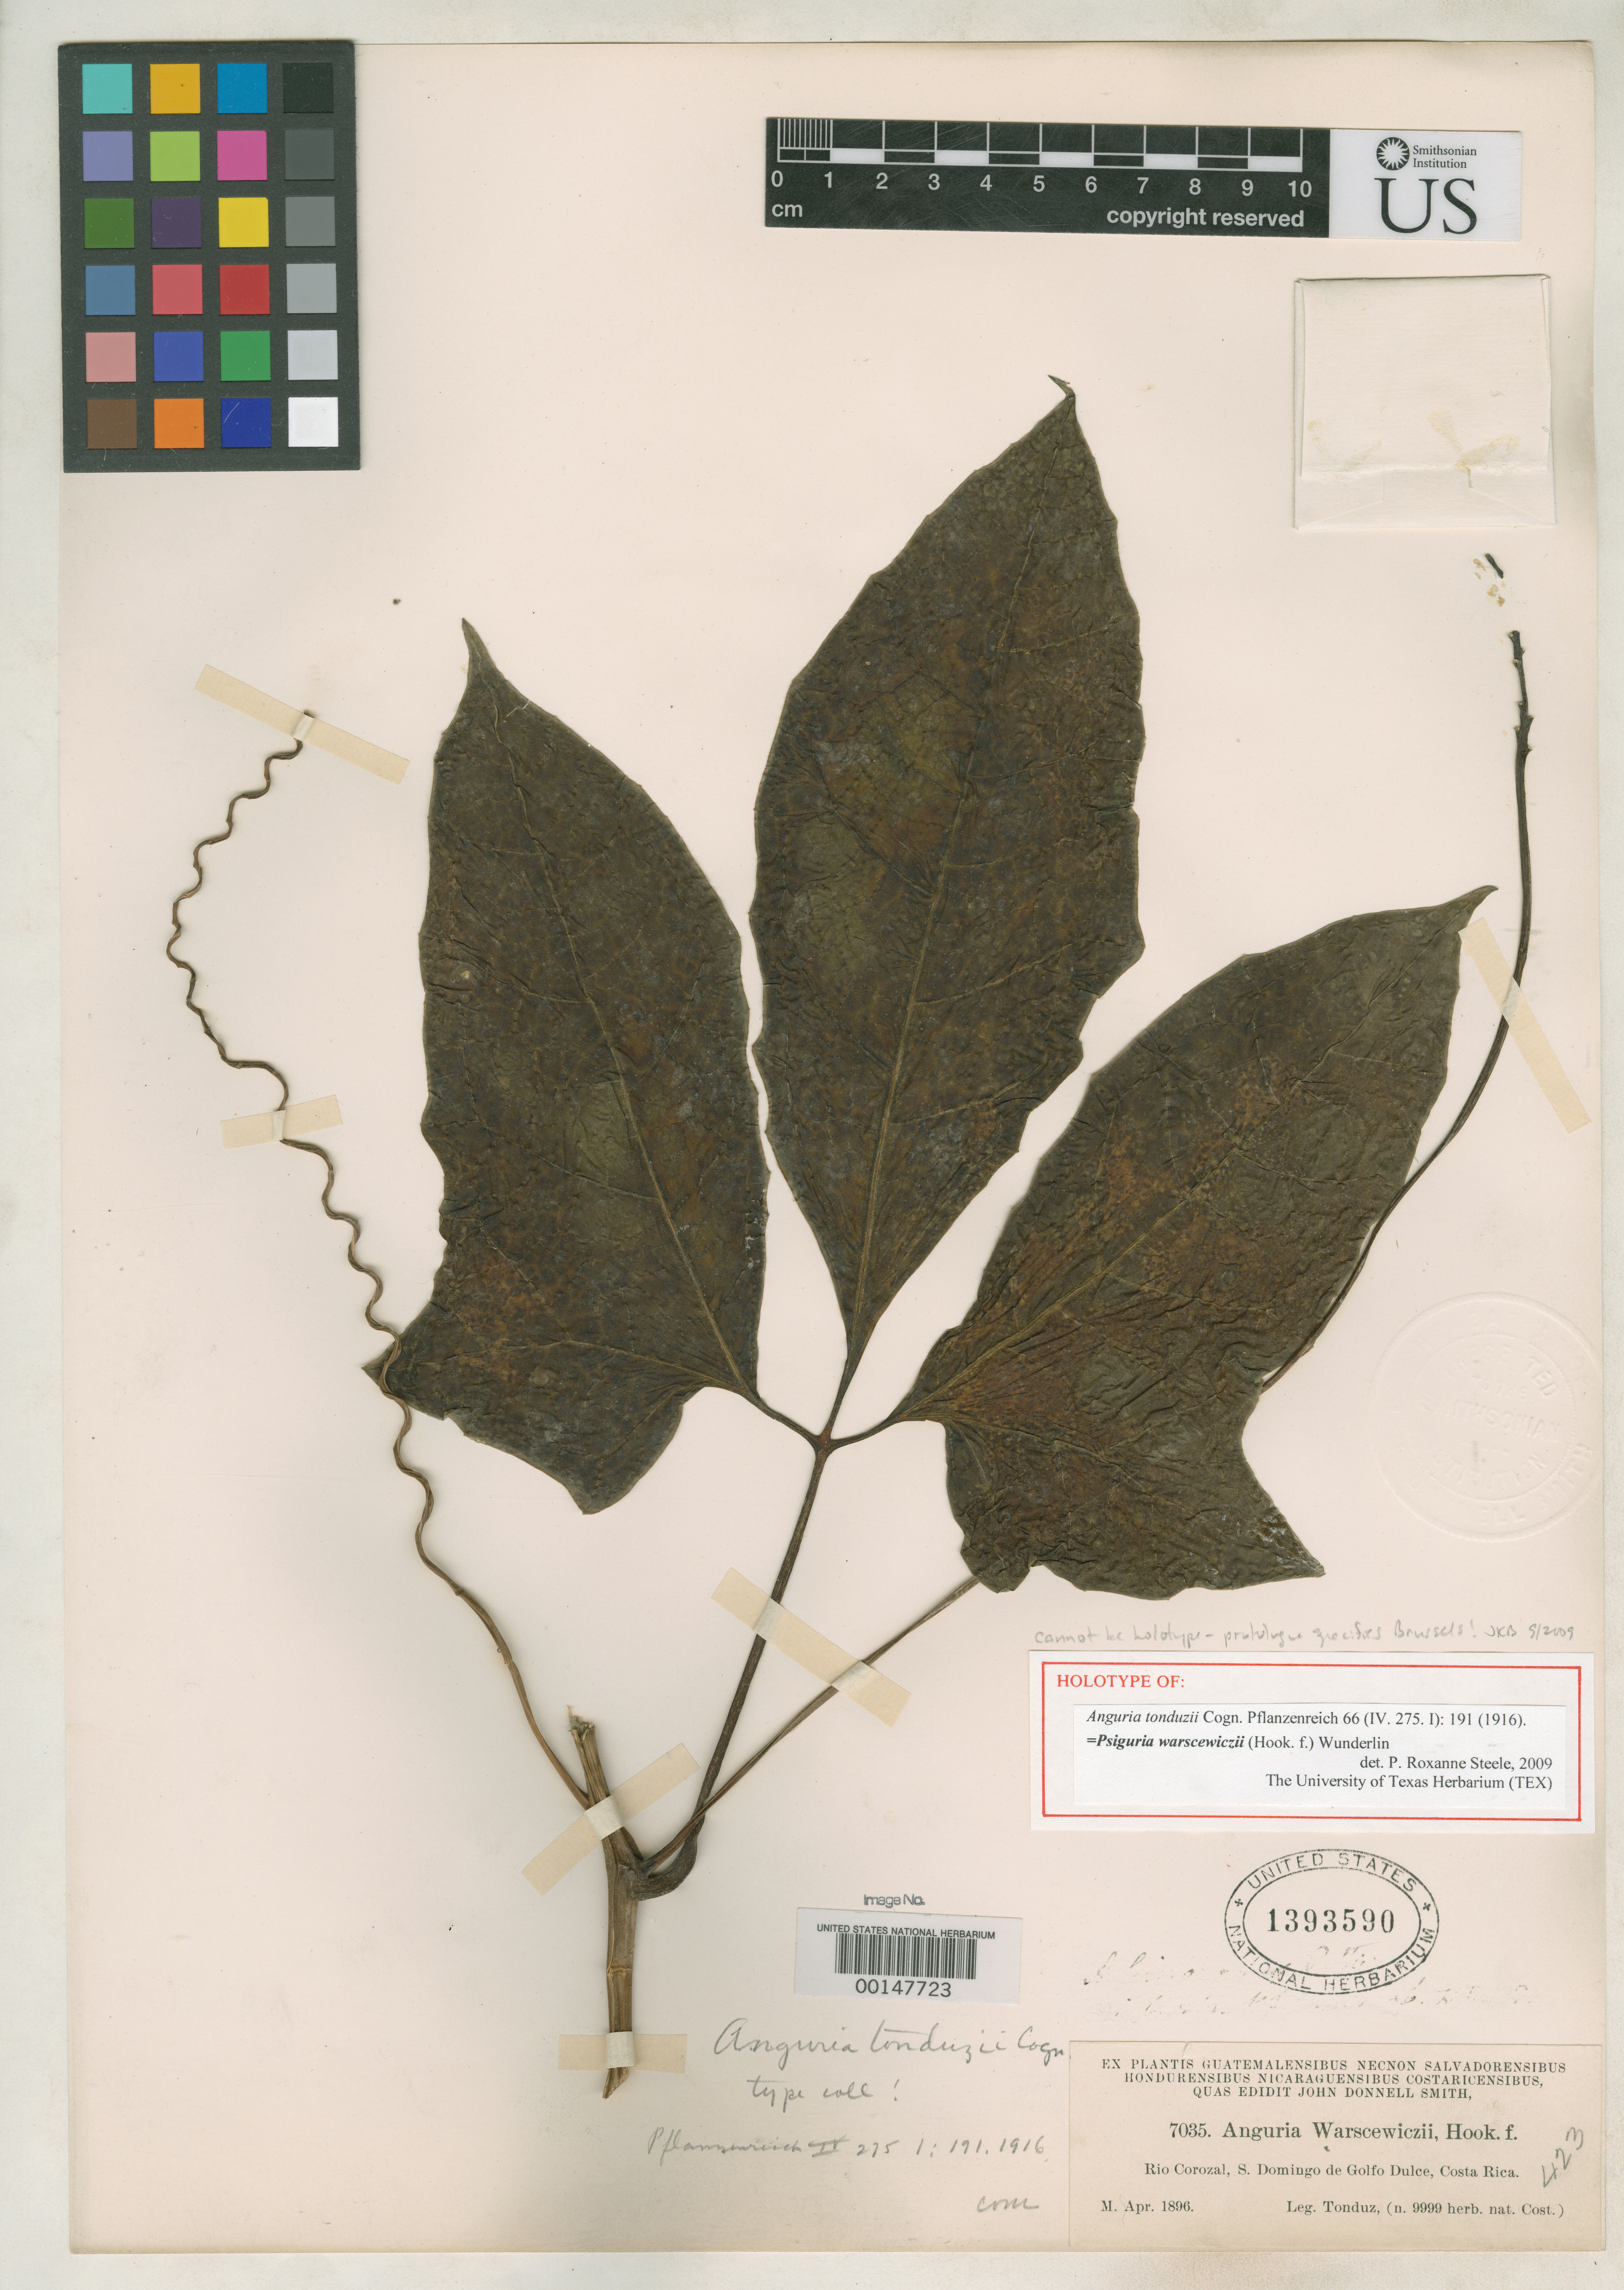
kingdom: Plantae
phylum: Tracheophyta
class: Magnoliopsida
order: Cucurbitales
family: Cucurbitaceae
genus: Anguria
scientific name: Anguria tonduzii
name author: Cogn. in Engl.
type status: Isotype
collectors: A. Tonduz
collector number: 9999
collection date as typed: Apr 1896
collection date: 1896-04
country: Costa Rica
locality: Rio Corozal, S. Domingo de Golfo Dulce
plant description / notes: Specimen annotated by P. Roxanne Steele (2009) as "holotype" but protologue specifies Brussels (BR); Jeffrey (1978) cites holotype at BR (Kew Bull. 33: 347–380).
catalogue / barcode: US 1393590